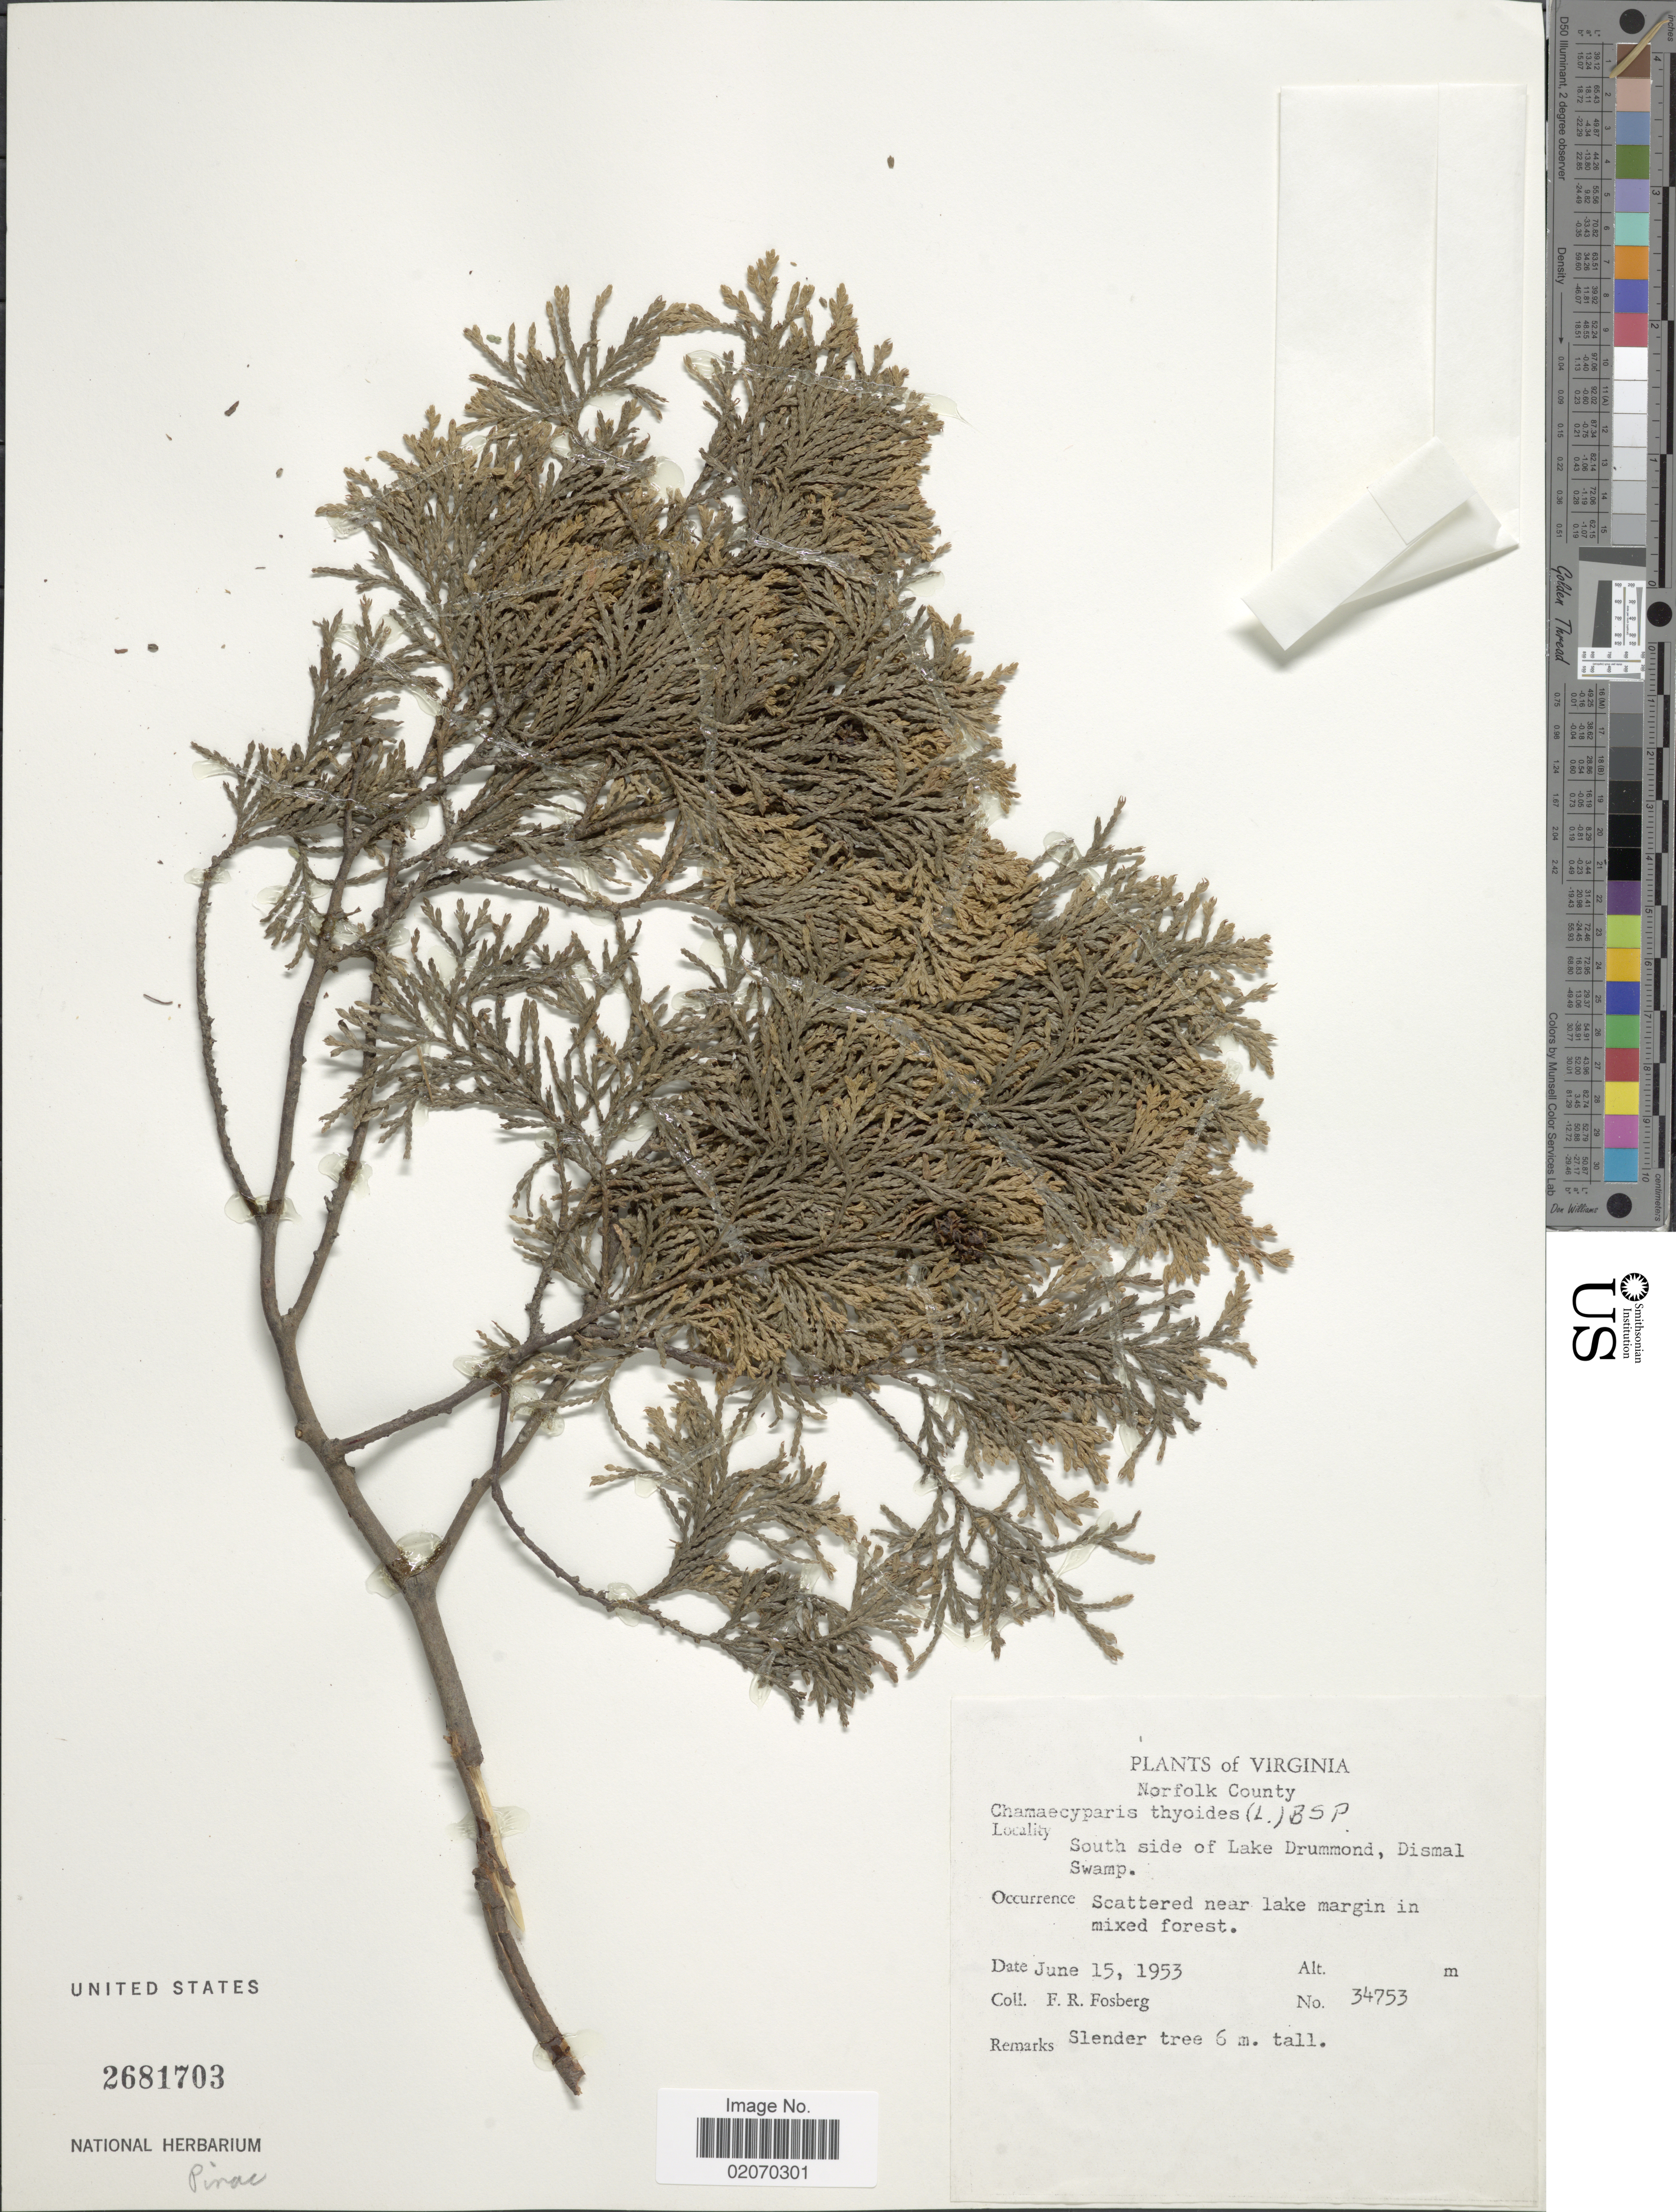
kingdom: Plantae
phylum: Tracheophyta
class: Pinopsida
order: Pinales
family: Cupressaceae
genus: Chamaecyparis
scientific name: Chamaecyparis thyoides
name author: (L.) Britton, Stearns & Poggenb.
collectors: F. R. Fosberg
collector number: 34753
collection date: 1953-06-15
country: United States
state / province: Virginia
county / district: City of Norfolk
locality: Norfolk County. South side of Lake Drummond, Dismal Swamp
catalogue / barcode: US 2681703